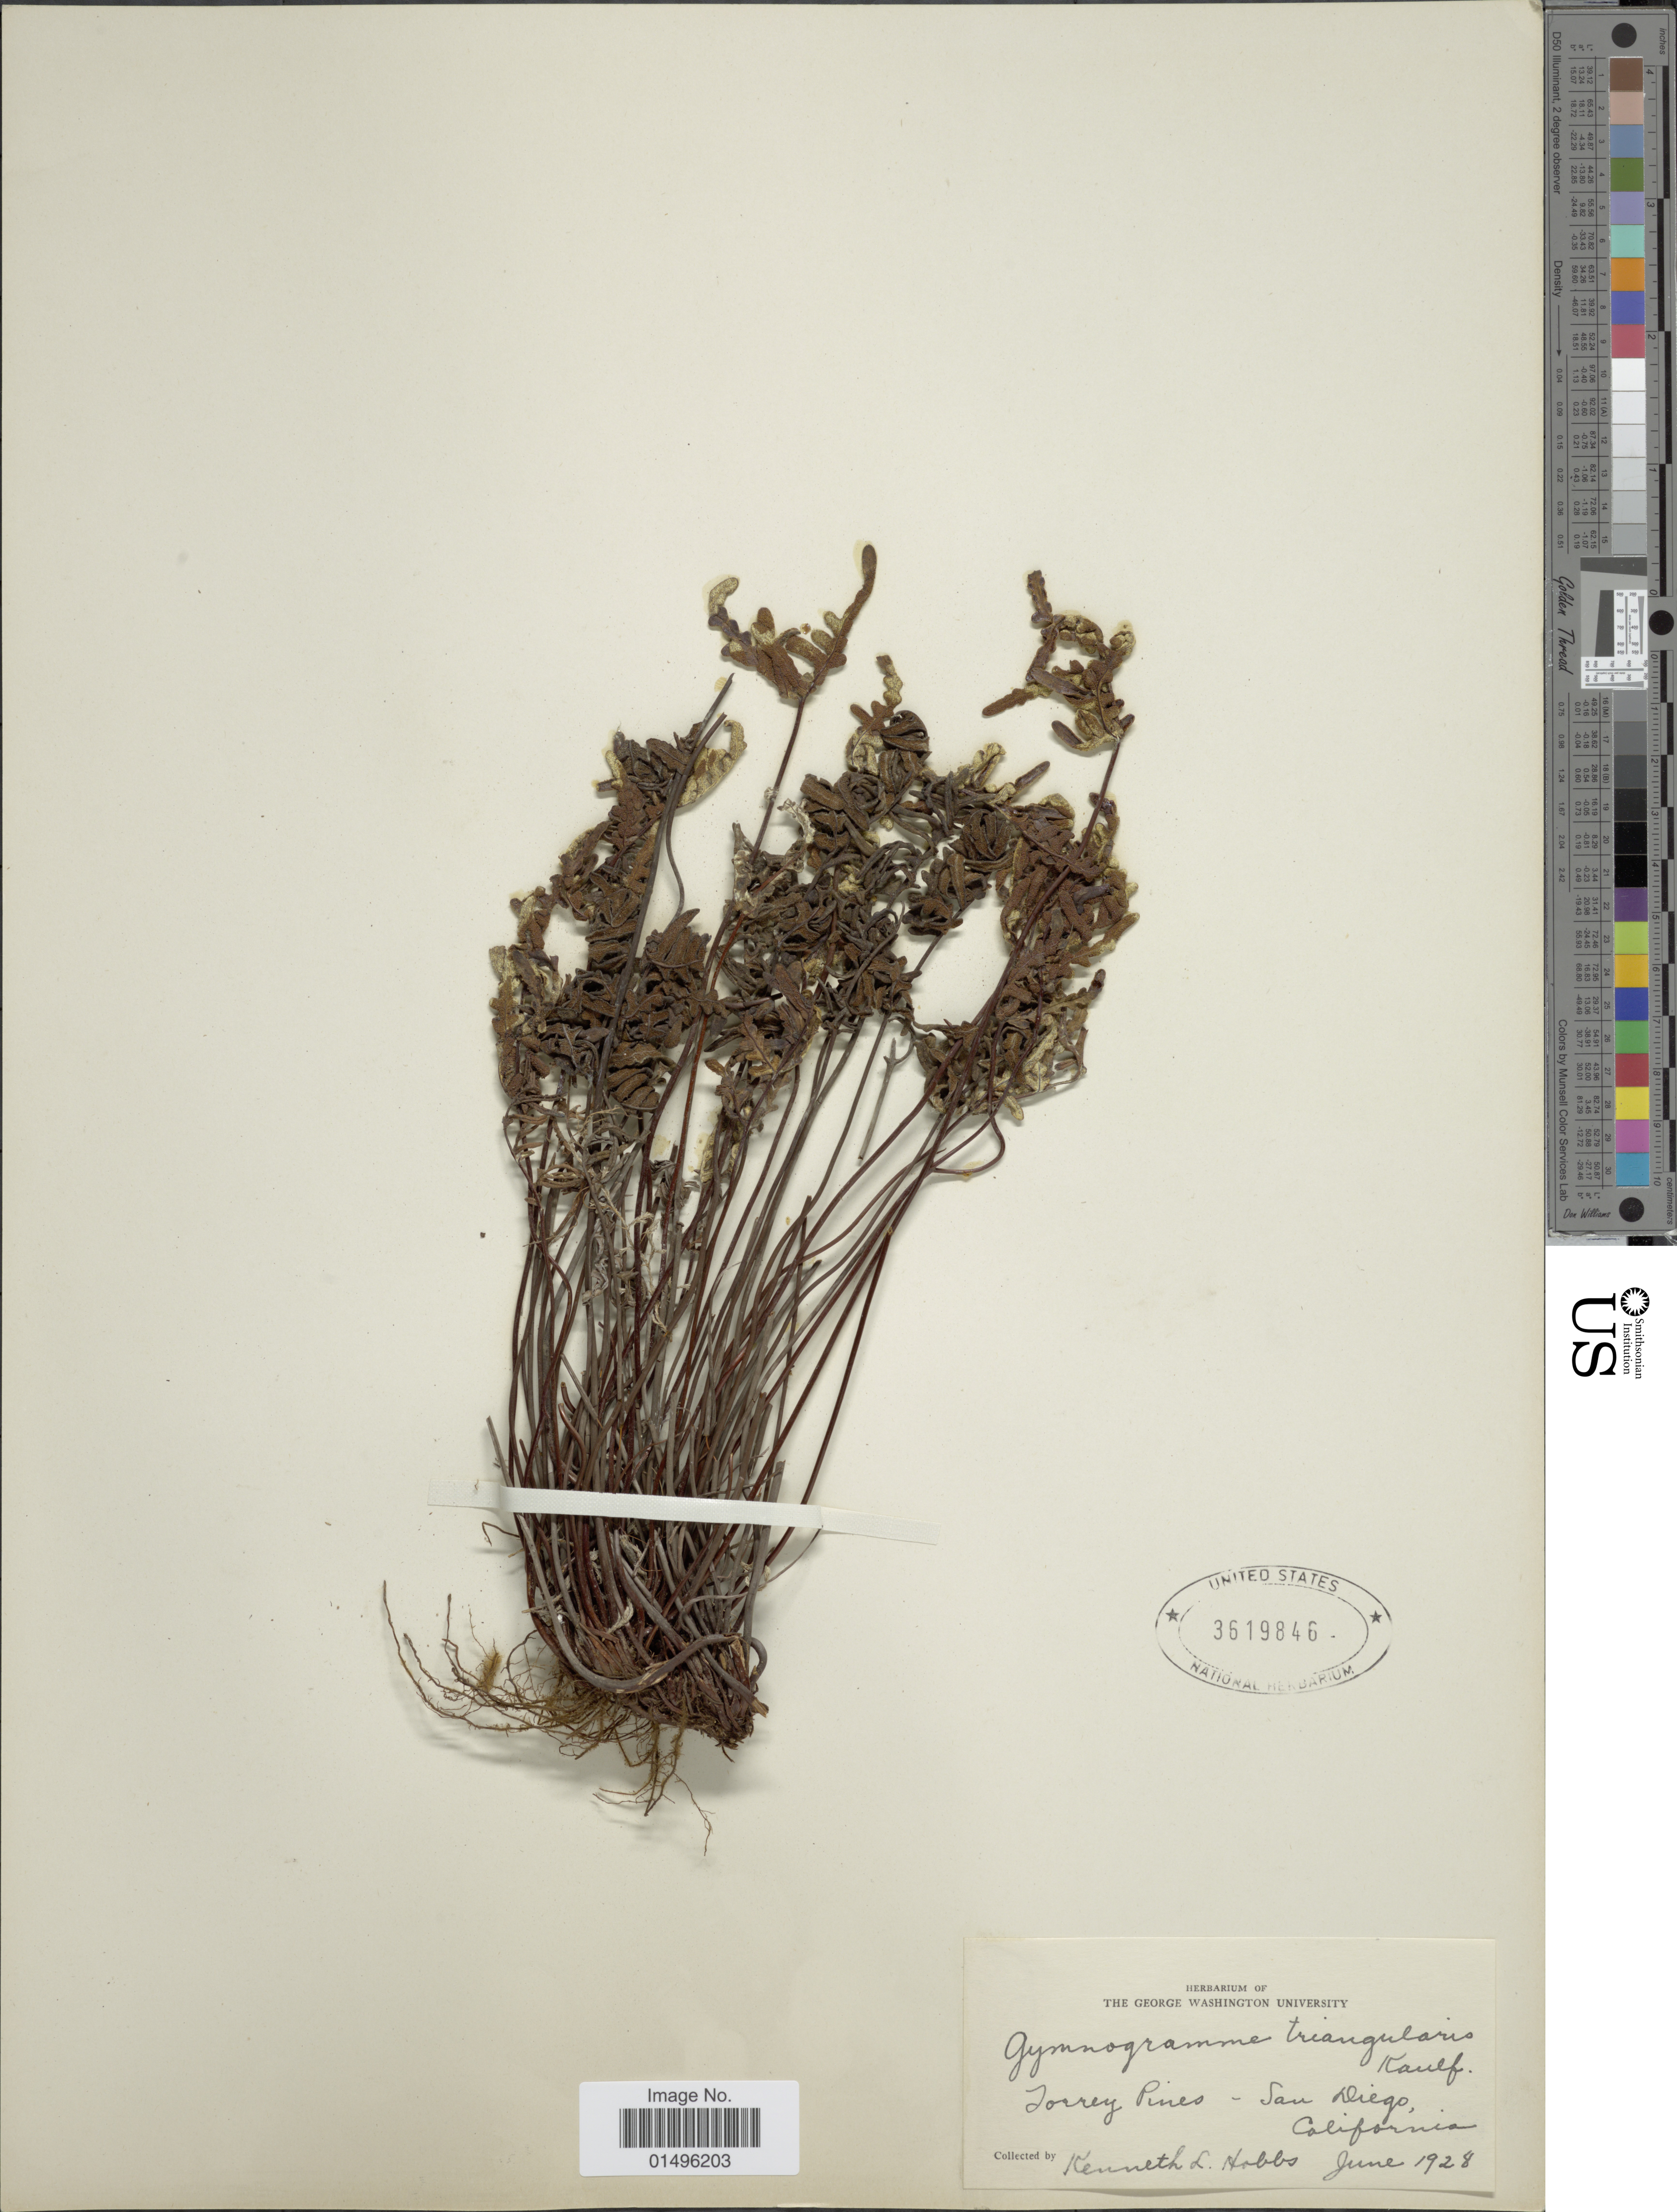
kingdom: Plantae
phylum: Tracheophyta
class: Polypodiopsida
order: Polypodiales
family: Pteridaceae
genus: Pentagramma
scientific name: Pentagramma viscosa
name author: (Nutt. ex D.C. Eaton) Schuettp. & Windham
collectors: K. Hobbs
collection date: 1928-06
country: United States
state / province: California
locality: California, Torrey Pines - San Diegp.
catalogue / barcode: US 3619846